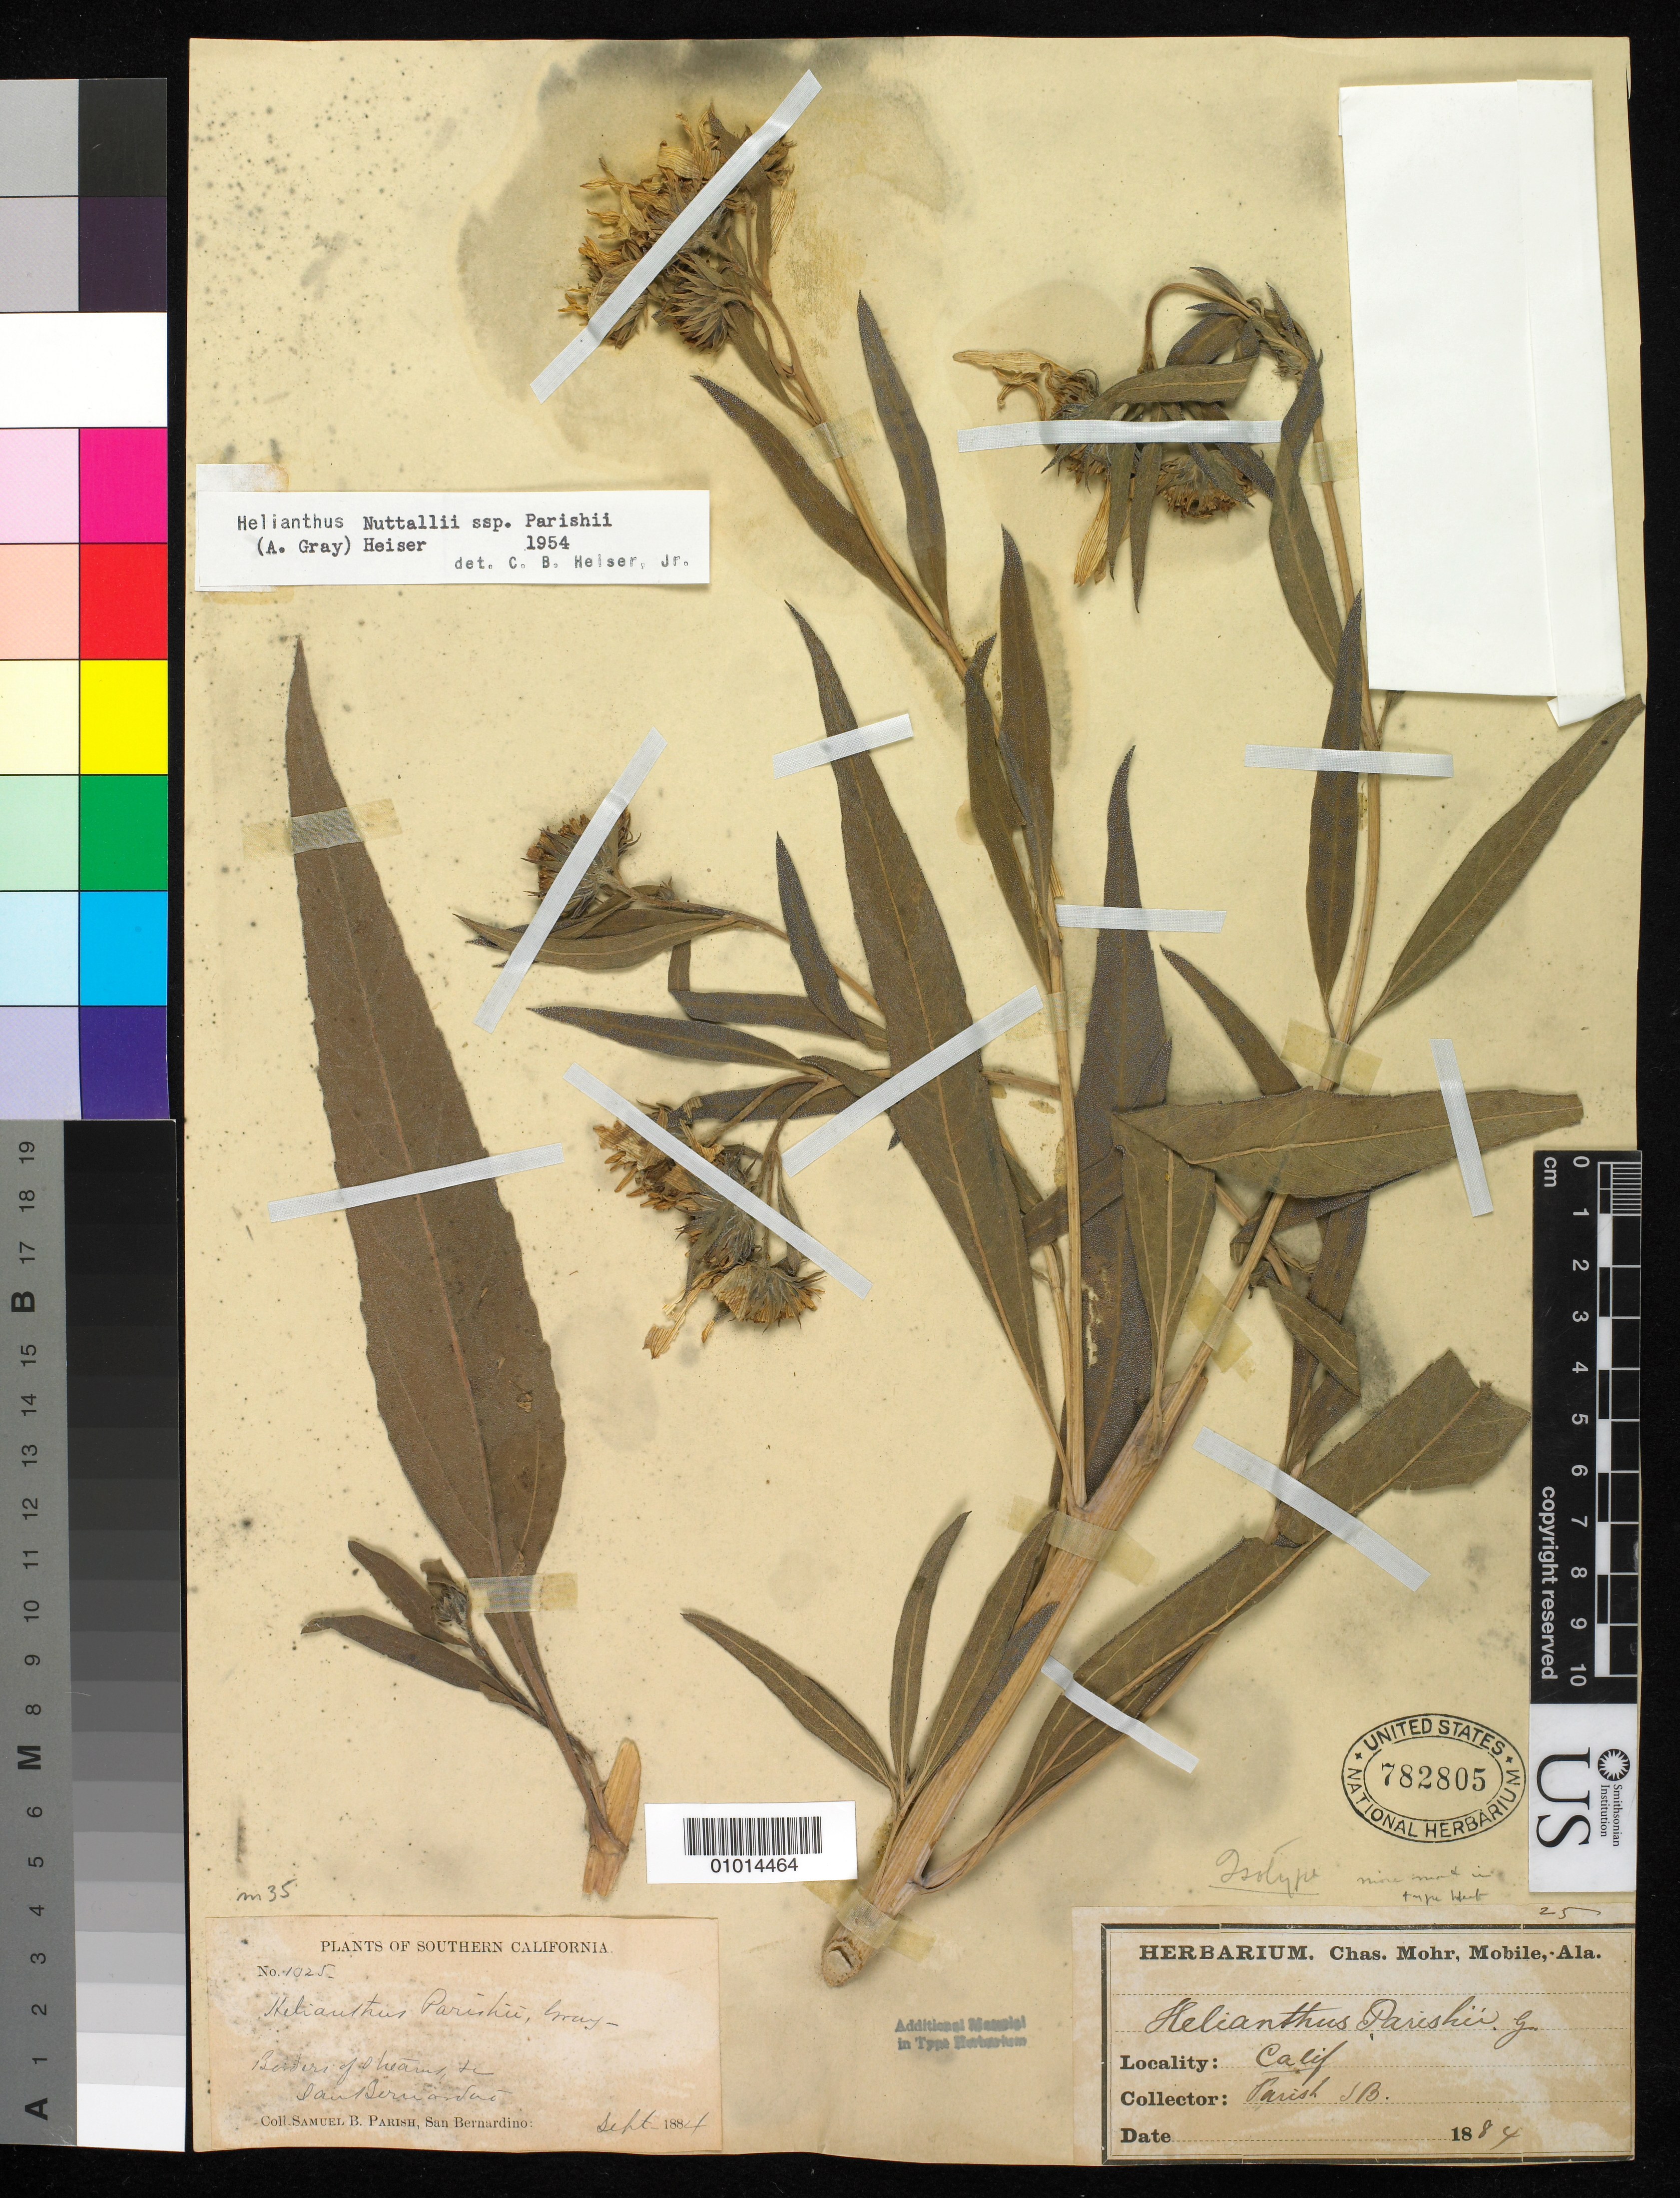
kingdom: Plantae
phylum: Tracheophyta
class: Magnoliopsida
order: Asterales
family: Asteraceae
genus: Helianthus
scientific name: Helianthus parishii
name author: A. Gray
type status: Type Collection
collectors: S. B. Parish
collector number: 1025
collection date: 1884-09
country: United States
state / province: California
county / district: San Bernardino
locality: San Bernardino.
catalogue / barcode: US 782805